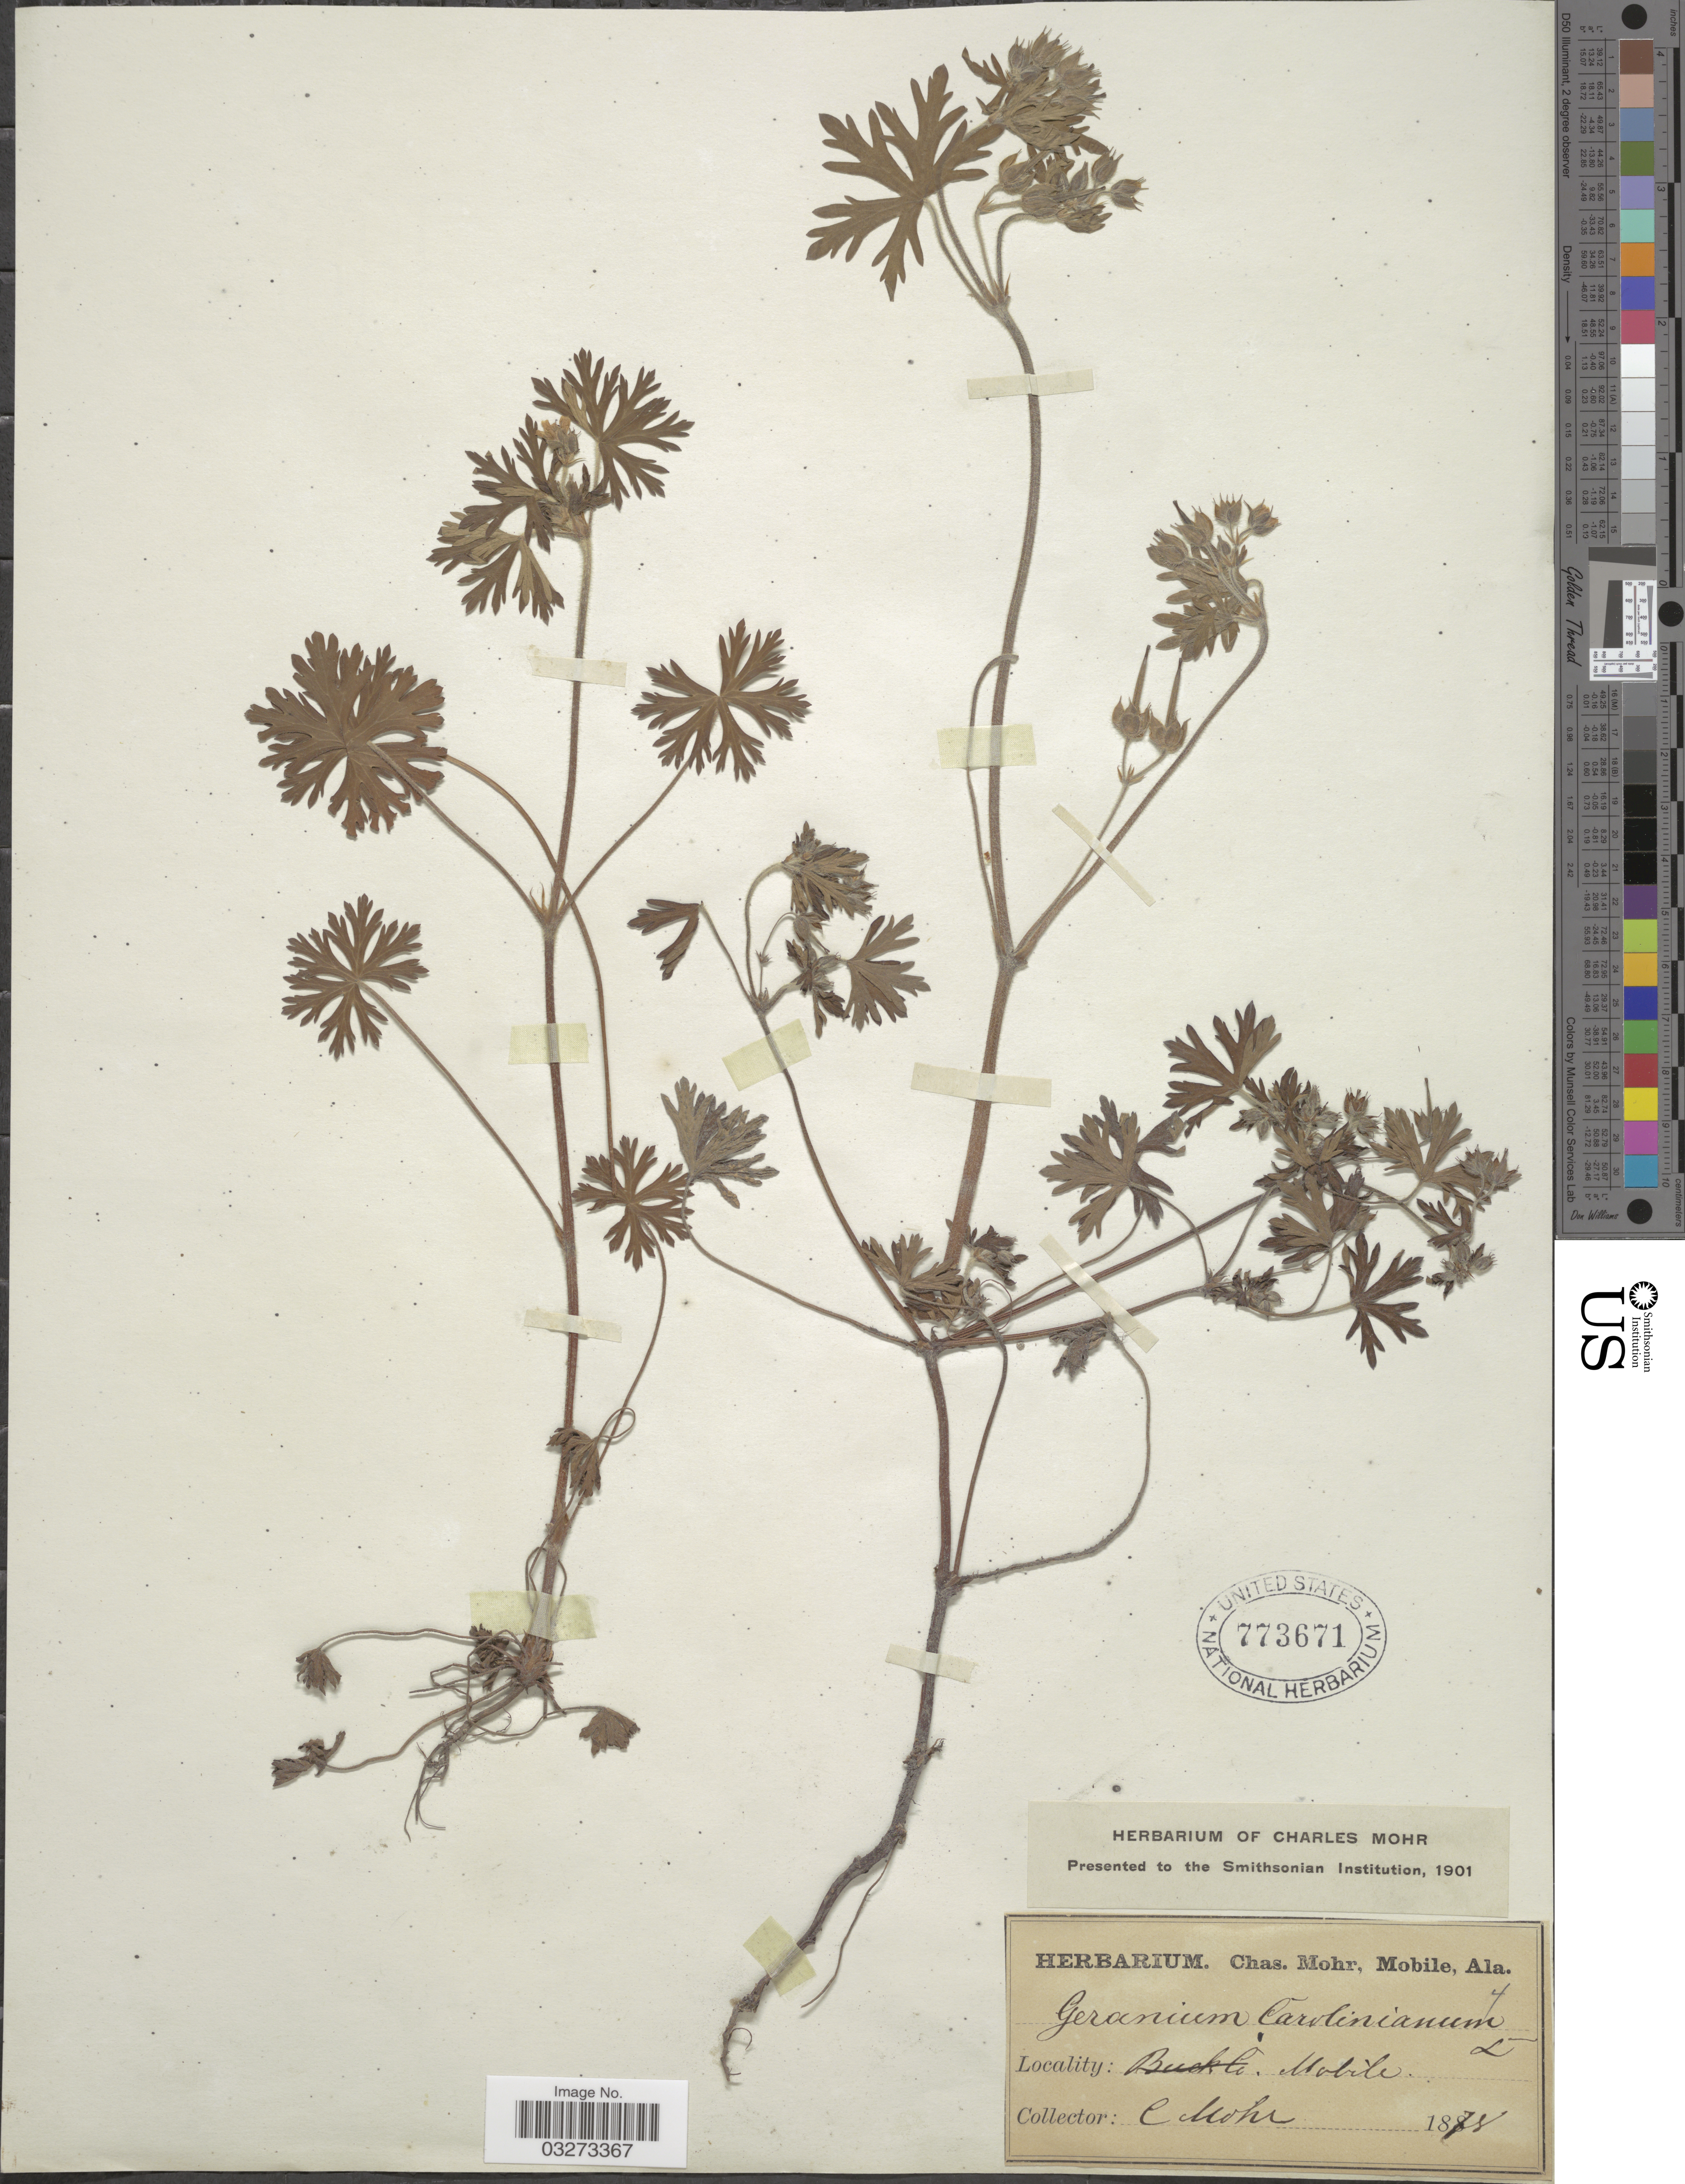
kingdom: Plantae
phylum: Tracheophyta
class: Magnoliopsida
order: Geraniales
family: Geraniaceae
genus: Geranium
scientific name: Geranium carolinianum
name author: L.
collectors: C. T. Mohr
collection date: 1878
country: United States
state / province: Alabama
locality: Mobile.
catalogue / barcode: US 773671